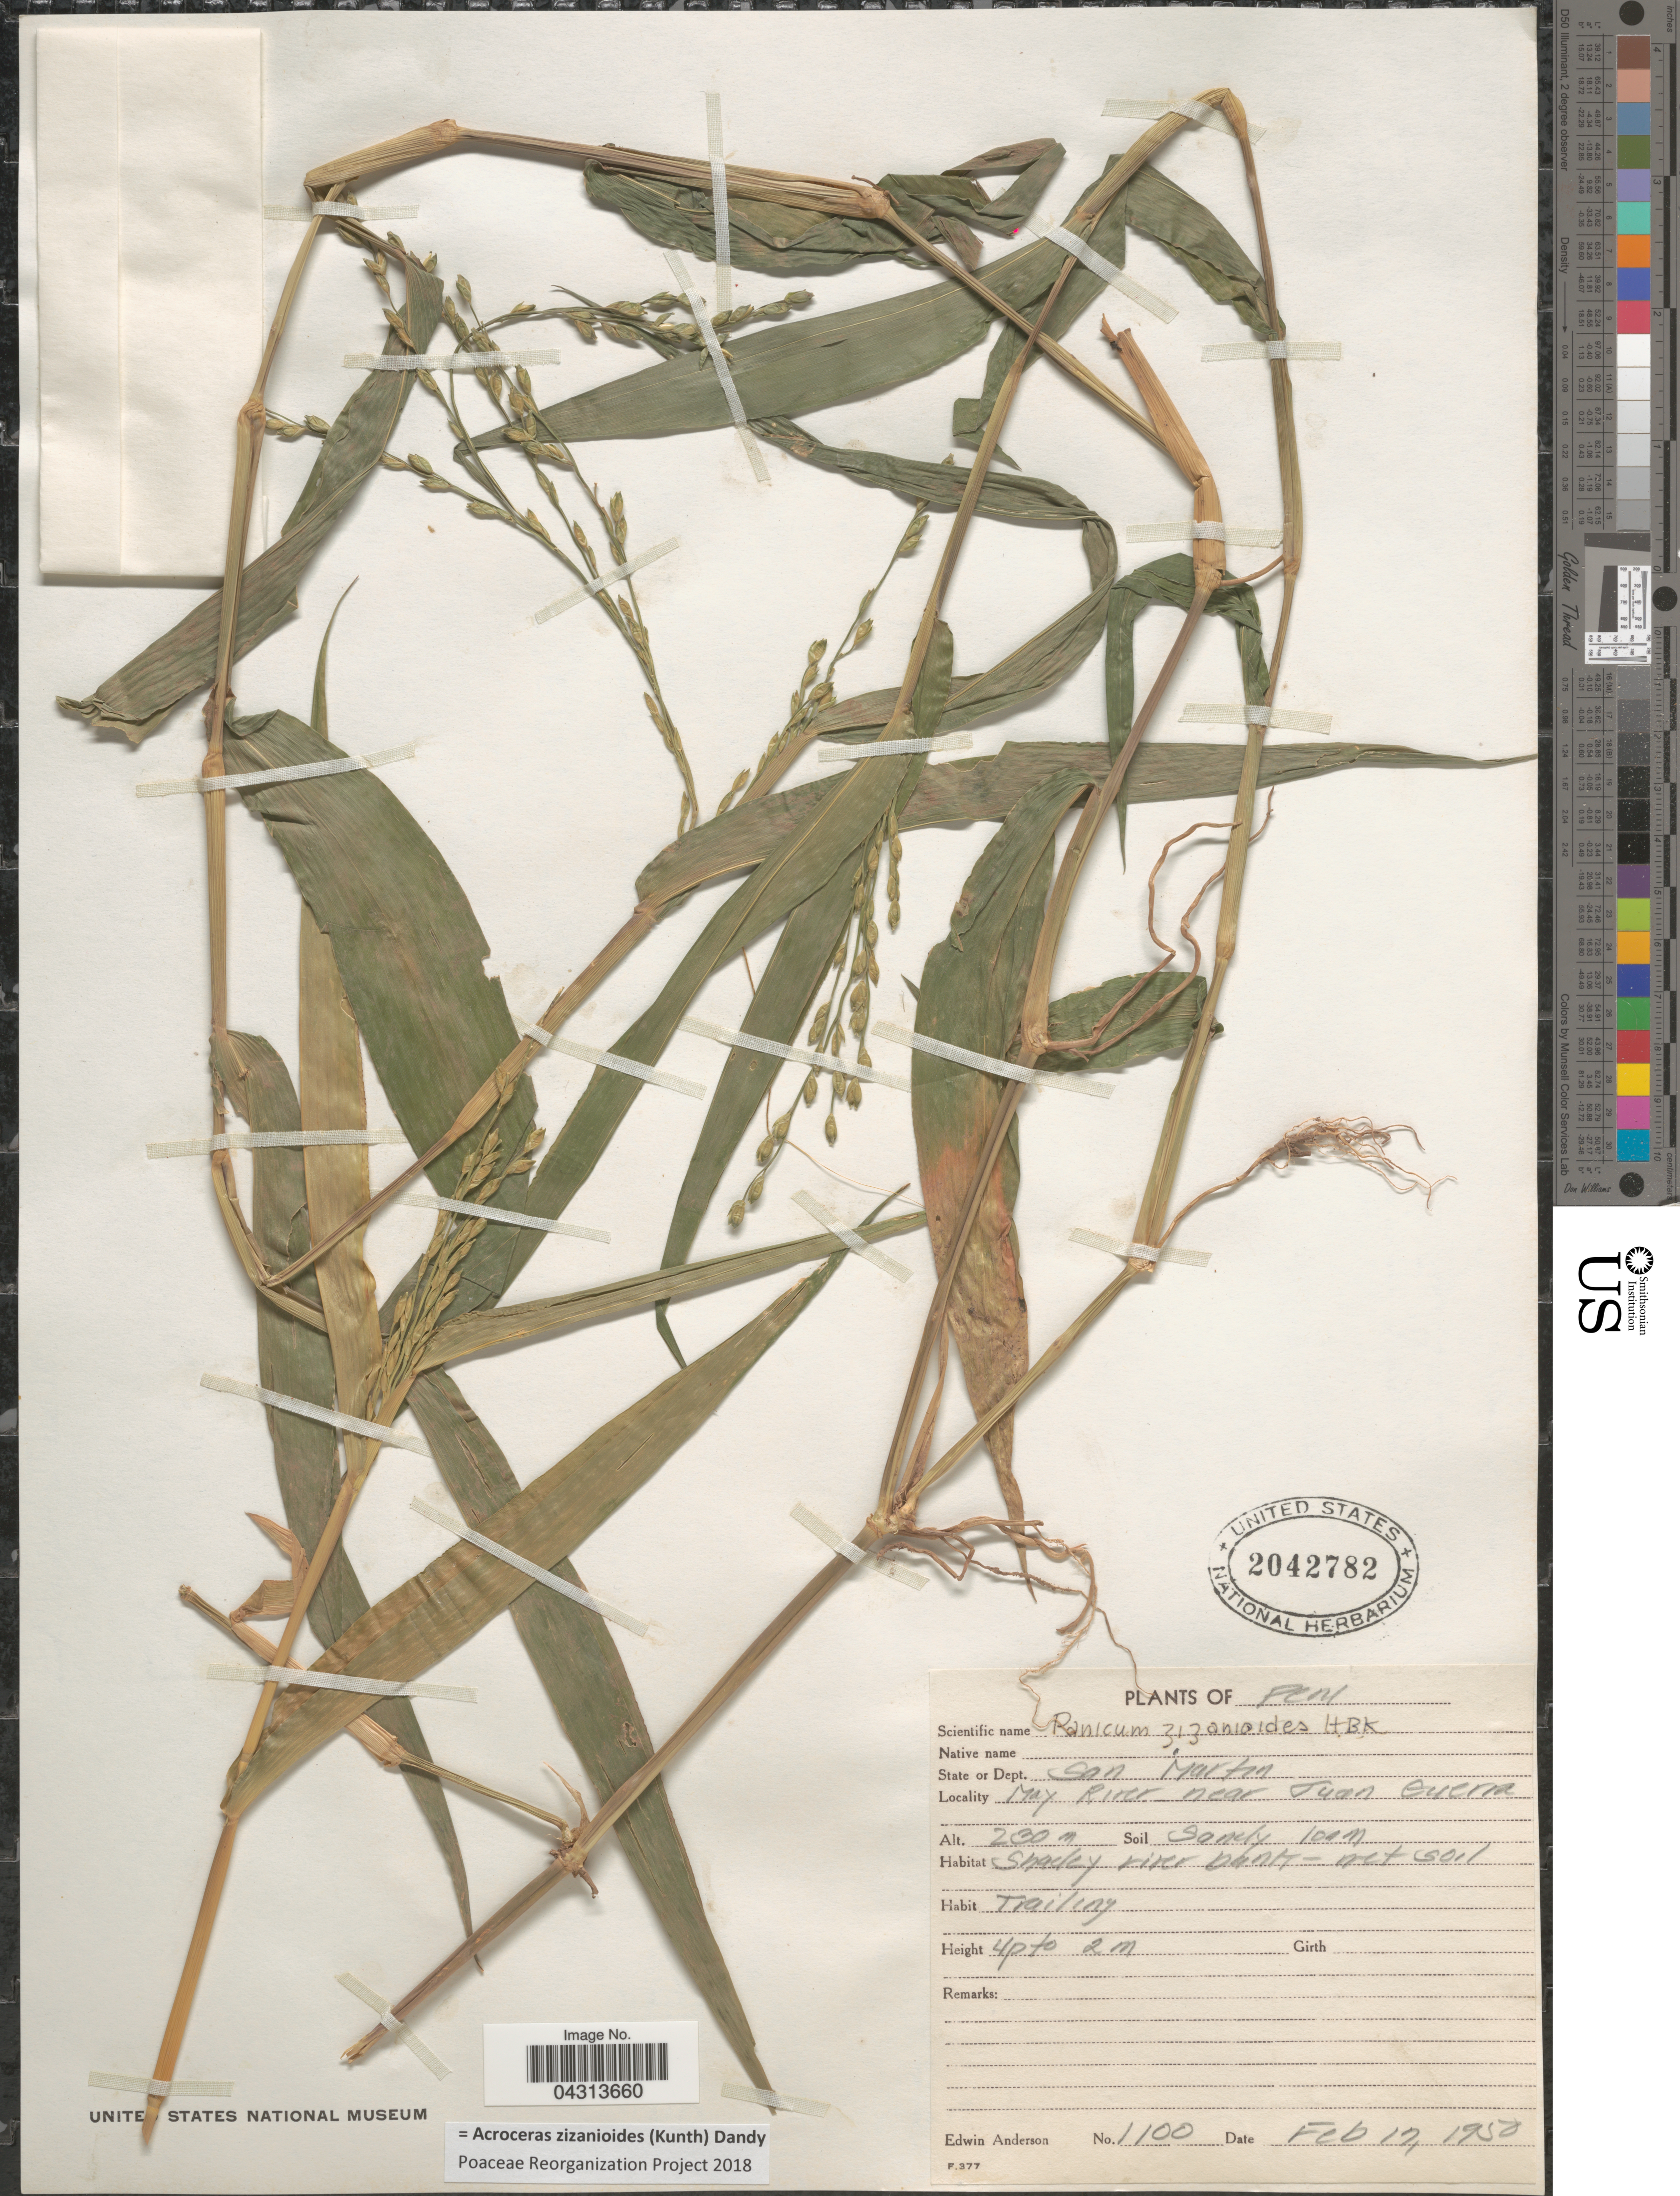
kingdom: Plantae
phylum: Tracheophyta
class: Liliopsida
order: Poales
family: Poaceae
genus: Acroceras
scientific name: Acroceras zizanioides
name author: (Kunth) Dandy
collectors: E. Anderson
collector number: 1100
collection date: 1950-02-17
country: Peru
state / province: San Martín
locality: State or Dept. San Martin. May River near Juan Guerra.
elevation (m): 230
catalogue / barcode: US 2042782